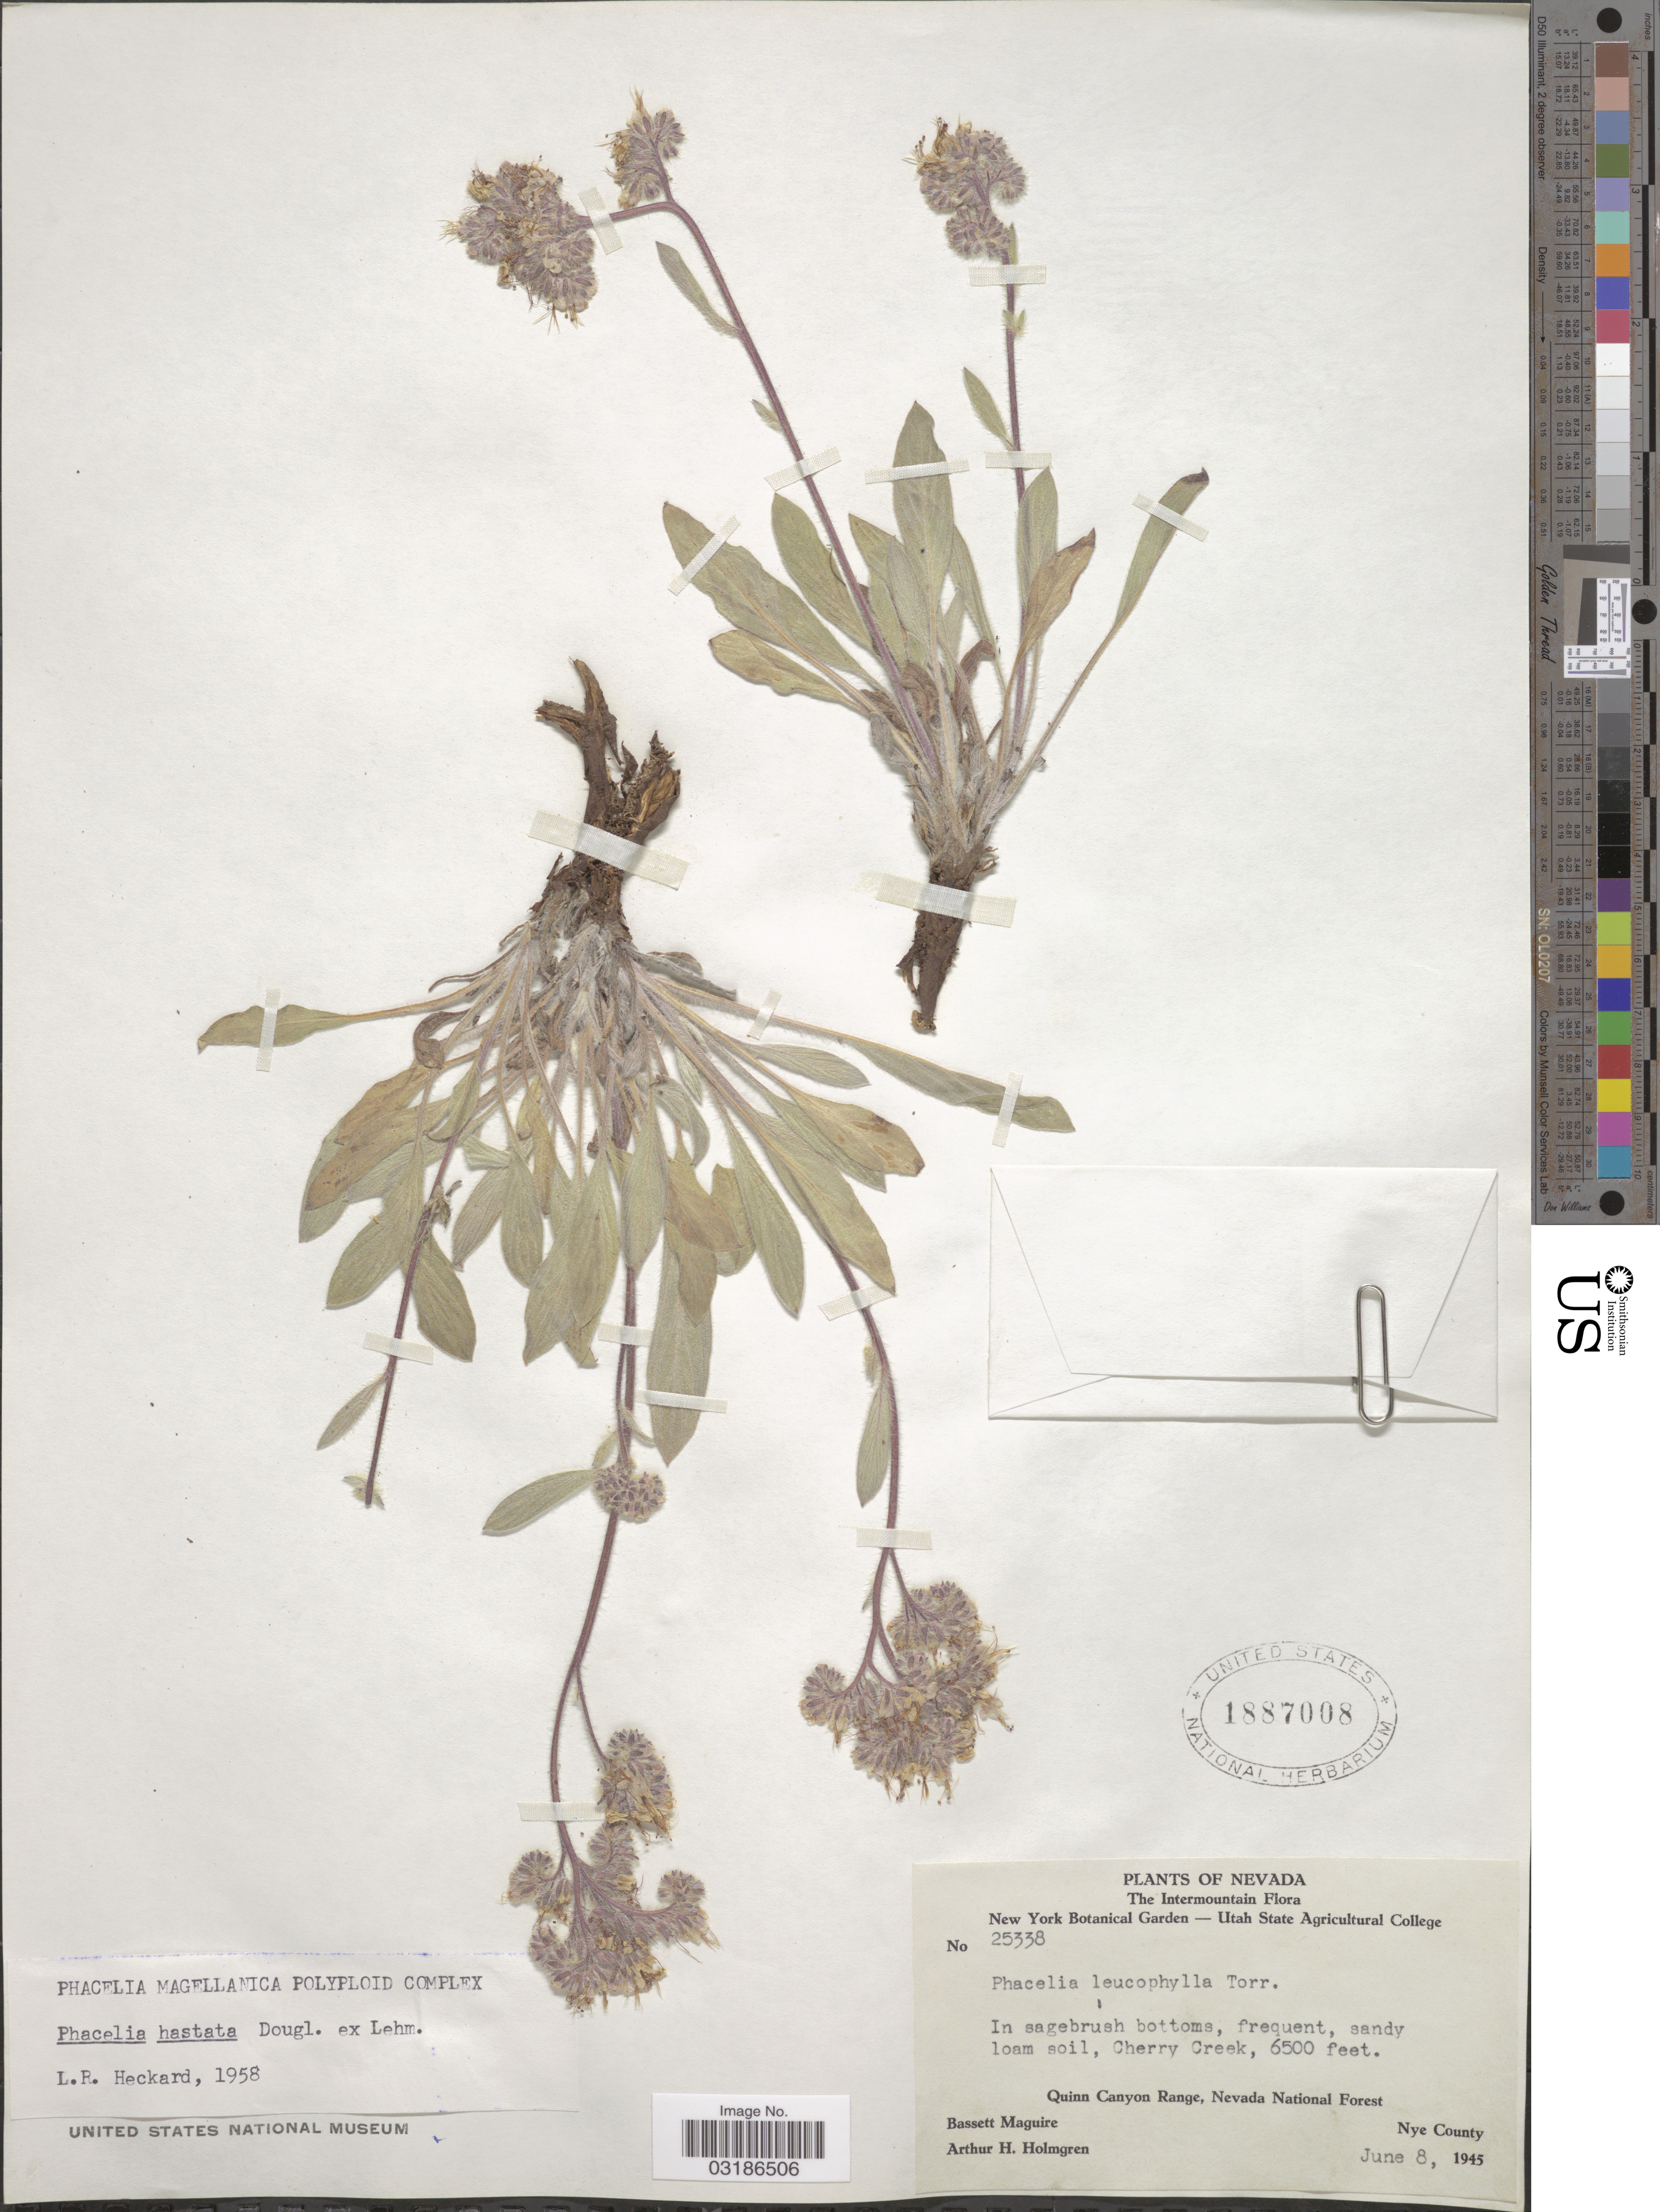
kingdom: Plantae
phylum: Tracheophyta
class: Magnoliopsida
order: Boraginales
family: Hydrophyllaceae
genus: Phacelia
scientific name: Phacelia hastata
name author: Douglas ex Lehm.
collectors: B. Maguire & A. H. Holmgren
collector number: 25338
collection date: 1945-06-08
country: United States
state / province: Nevada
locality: In sagebrush bottoms, frequent, sandy loam soil, Cherry Creek, Quinn Canyon Range, Nevada National Forest, Nye County.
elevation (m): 1981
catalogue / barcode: US 1887008